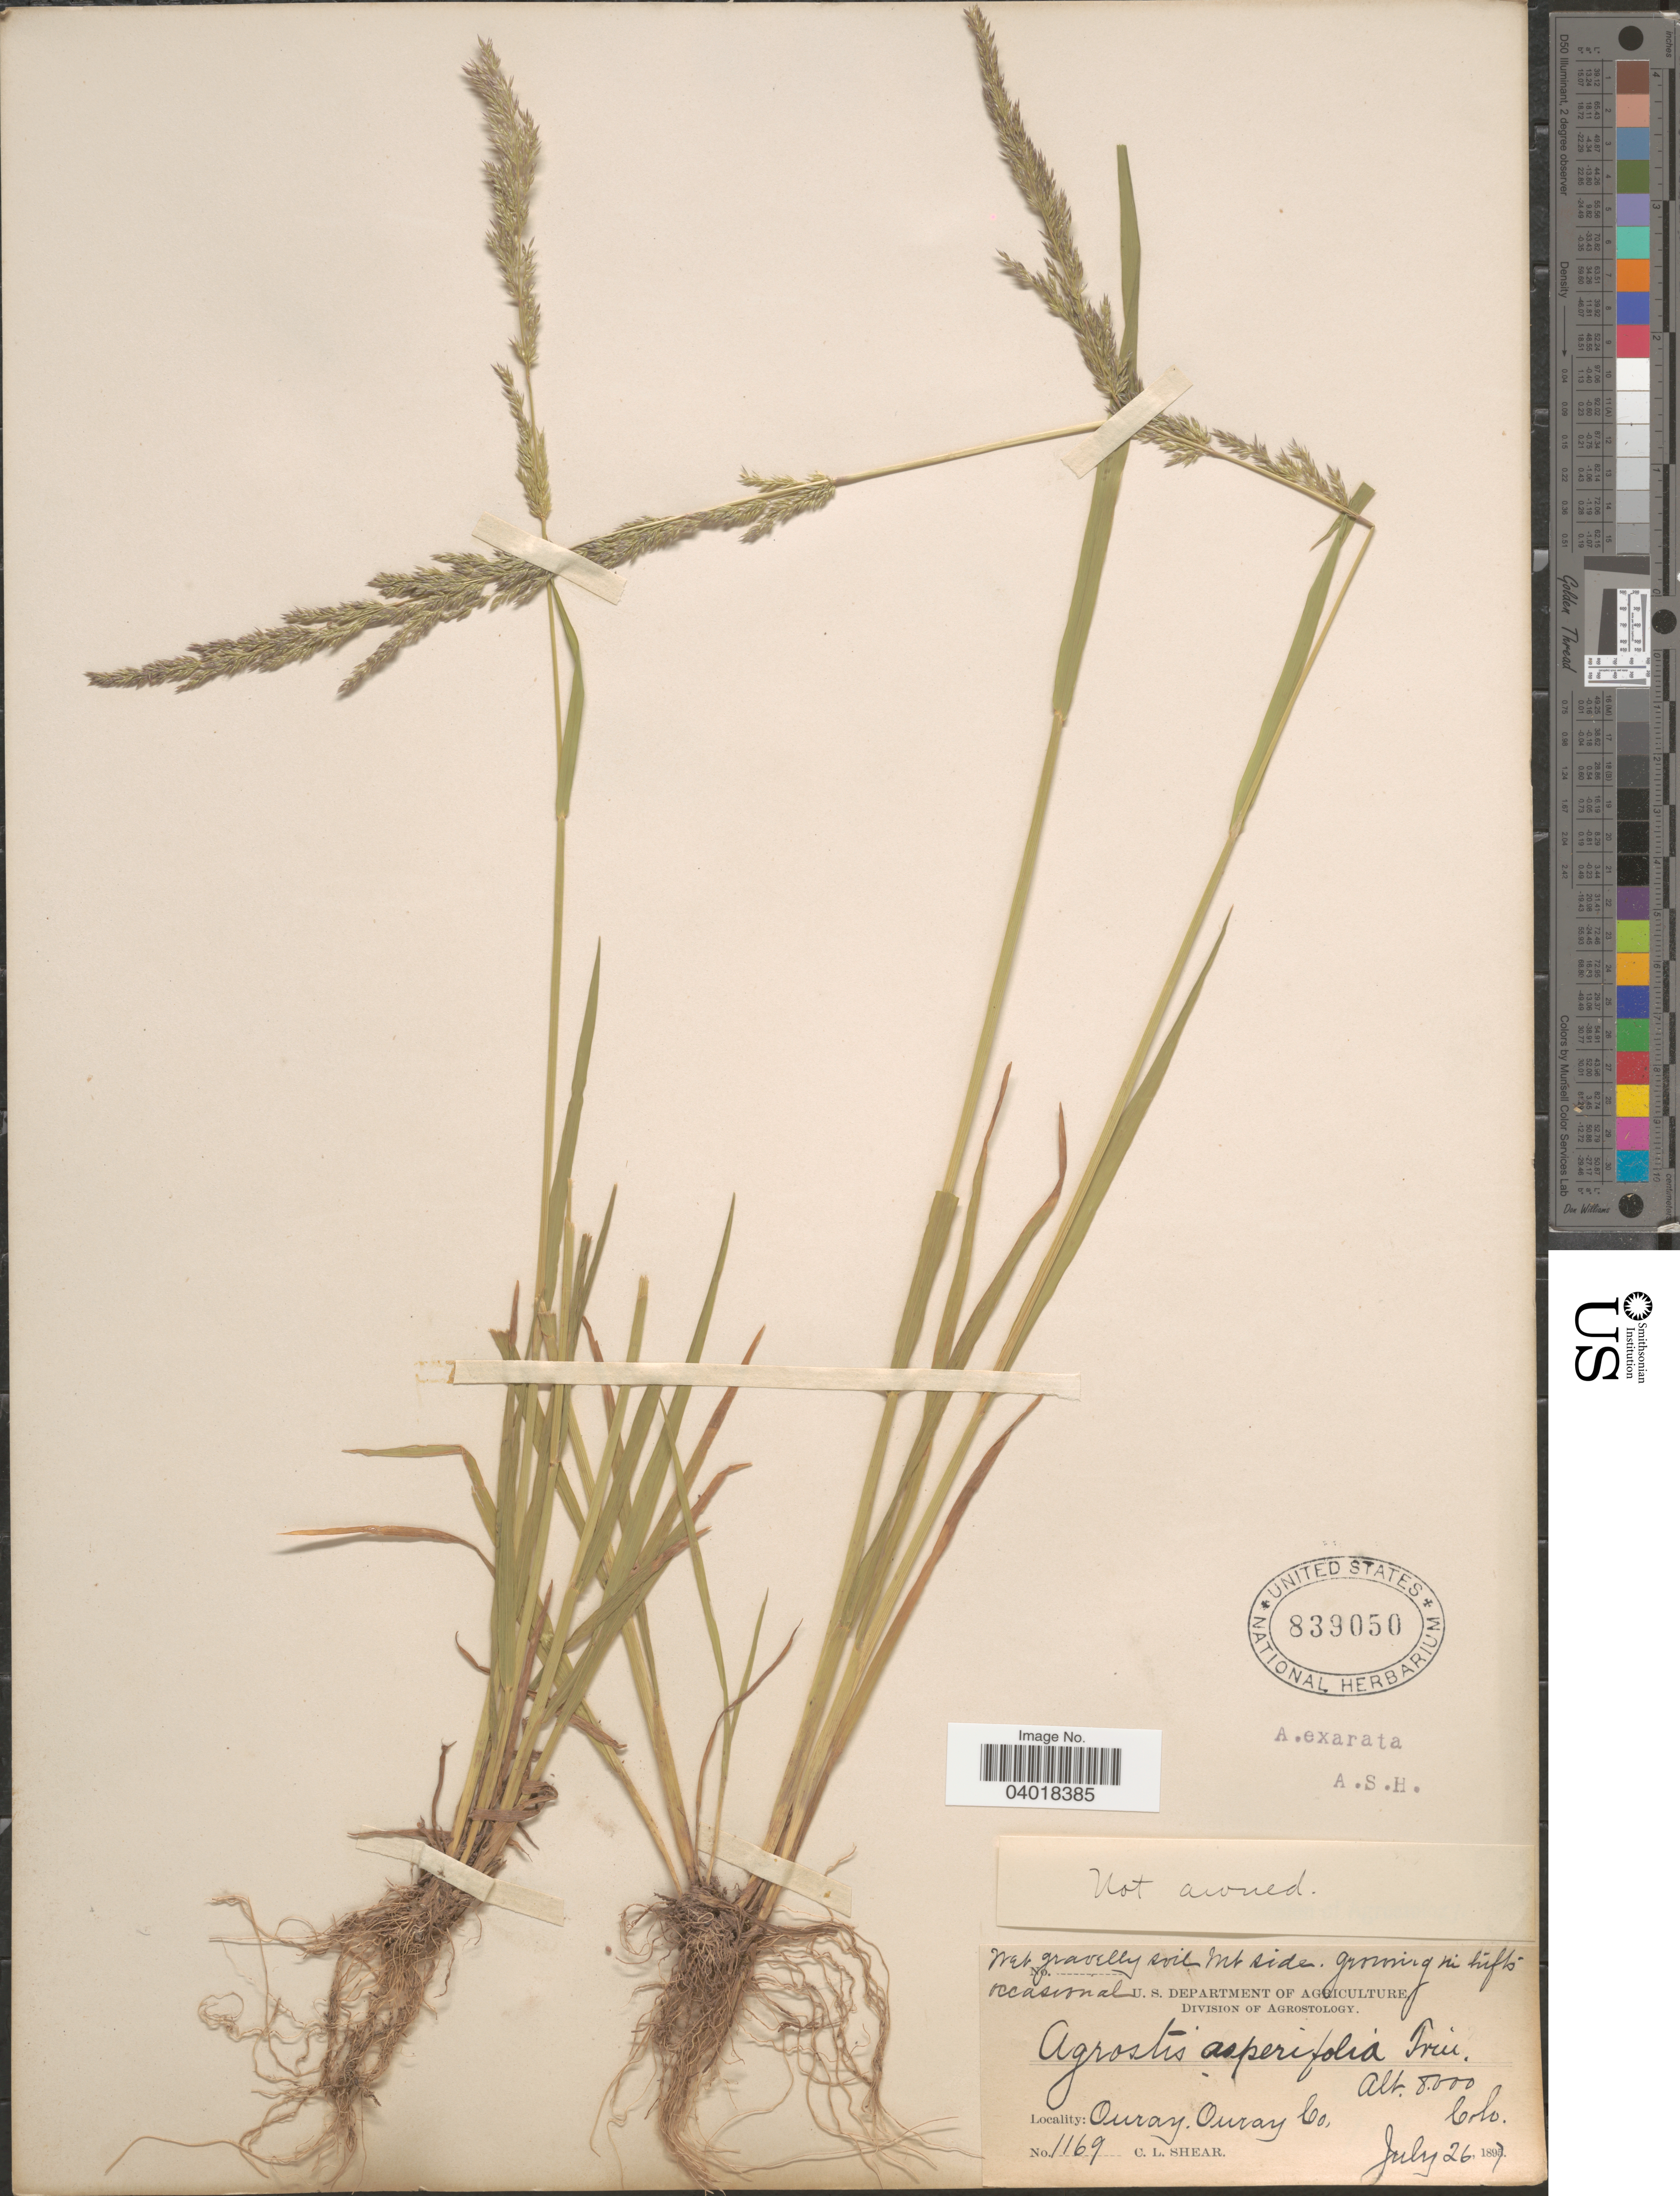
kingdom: Plantae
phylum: Tracheophyta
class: Liliopsida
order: Poales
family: Poaceae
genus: Agrostis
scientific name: Agrostis exarata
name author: Trin.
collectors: C. L. Shear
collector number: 1169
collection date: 1897-07-26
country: United States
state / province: Colorado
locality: Ouray, Ouray Co.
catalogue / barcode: US 839050